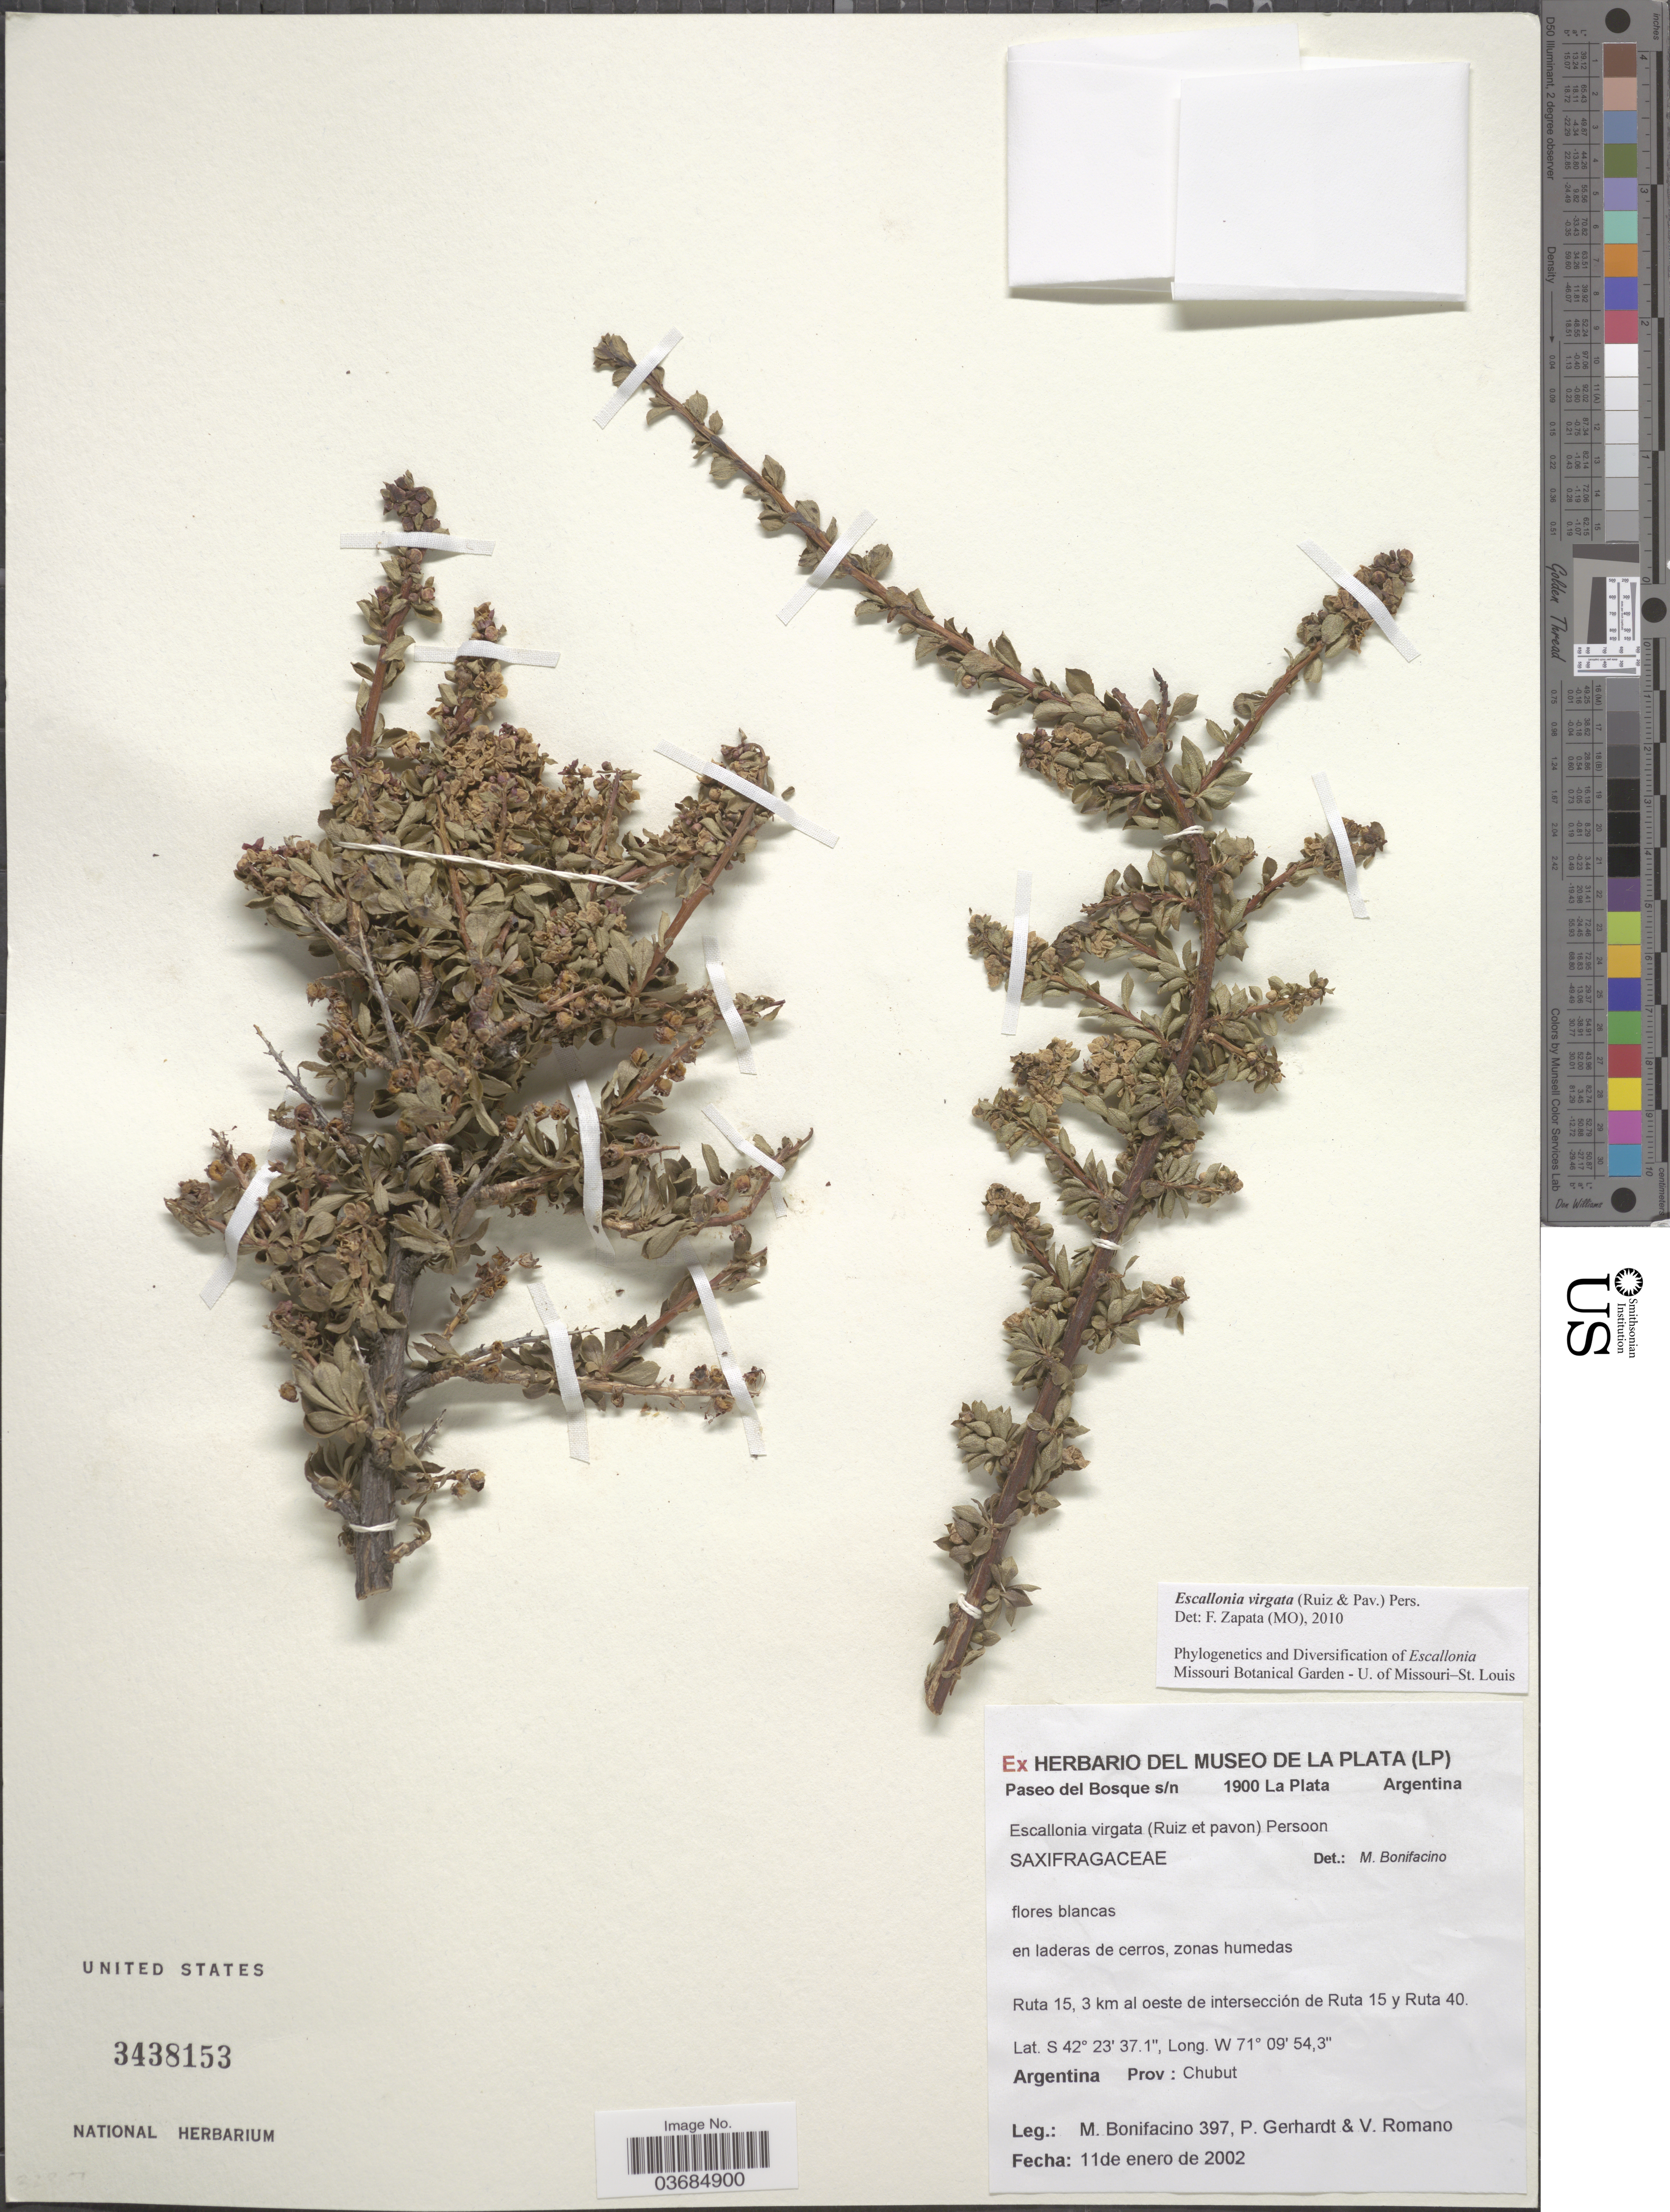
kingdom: Plantae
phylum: Tracheophyta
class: Magnoliopsida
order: Escalloniales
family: Escalloniaceae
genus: Escallonia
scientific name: Escallonia virgata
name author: (Ruiz & Pav.) Pers.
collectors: M. Bonifacino, P. Gerhardt & V. Romano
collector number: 397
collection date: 2002-01-11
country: Argentina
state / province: Chubut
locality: Ruta 15, 3 km al oeste de intersección de Ruta 15 y Ruta 40.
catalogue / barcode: US 3438153